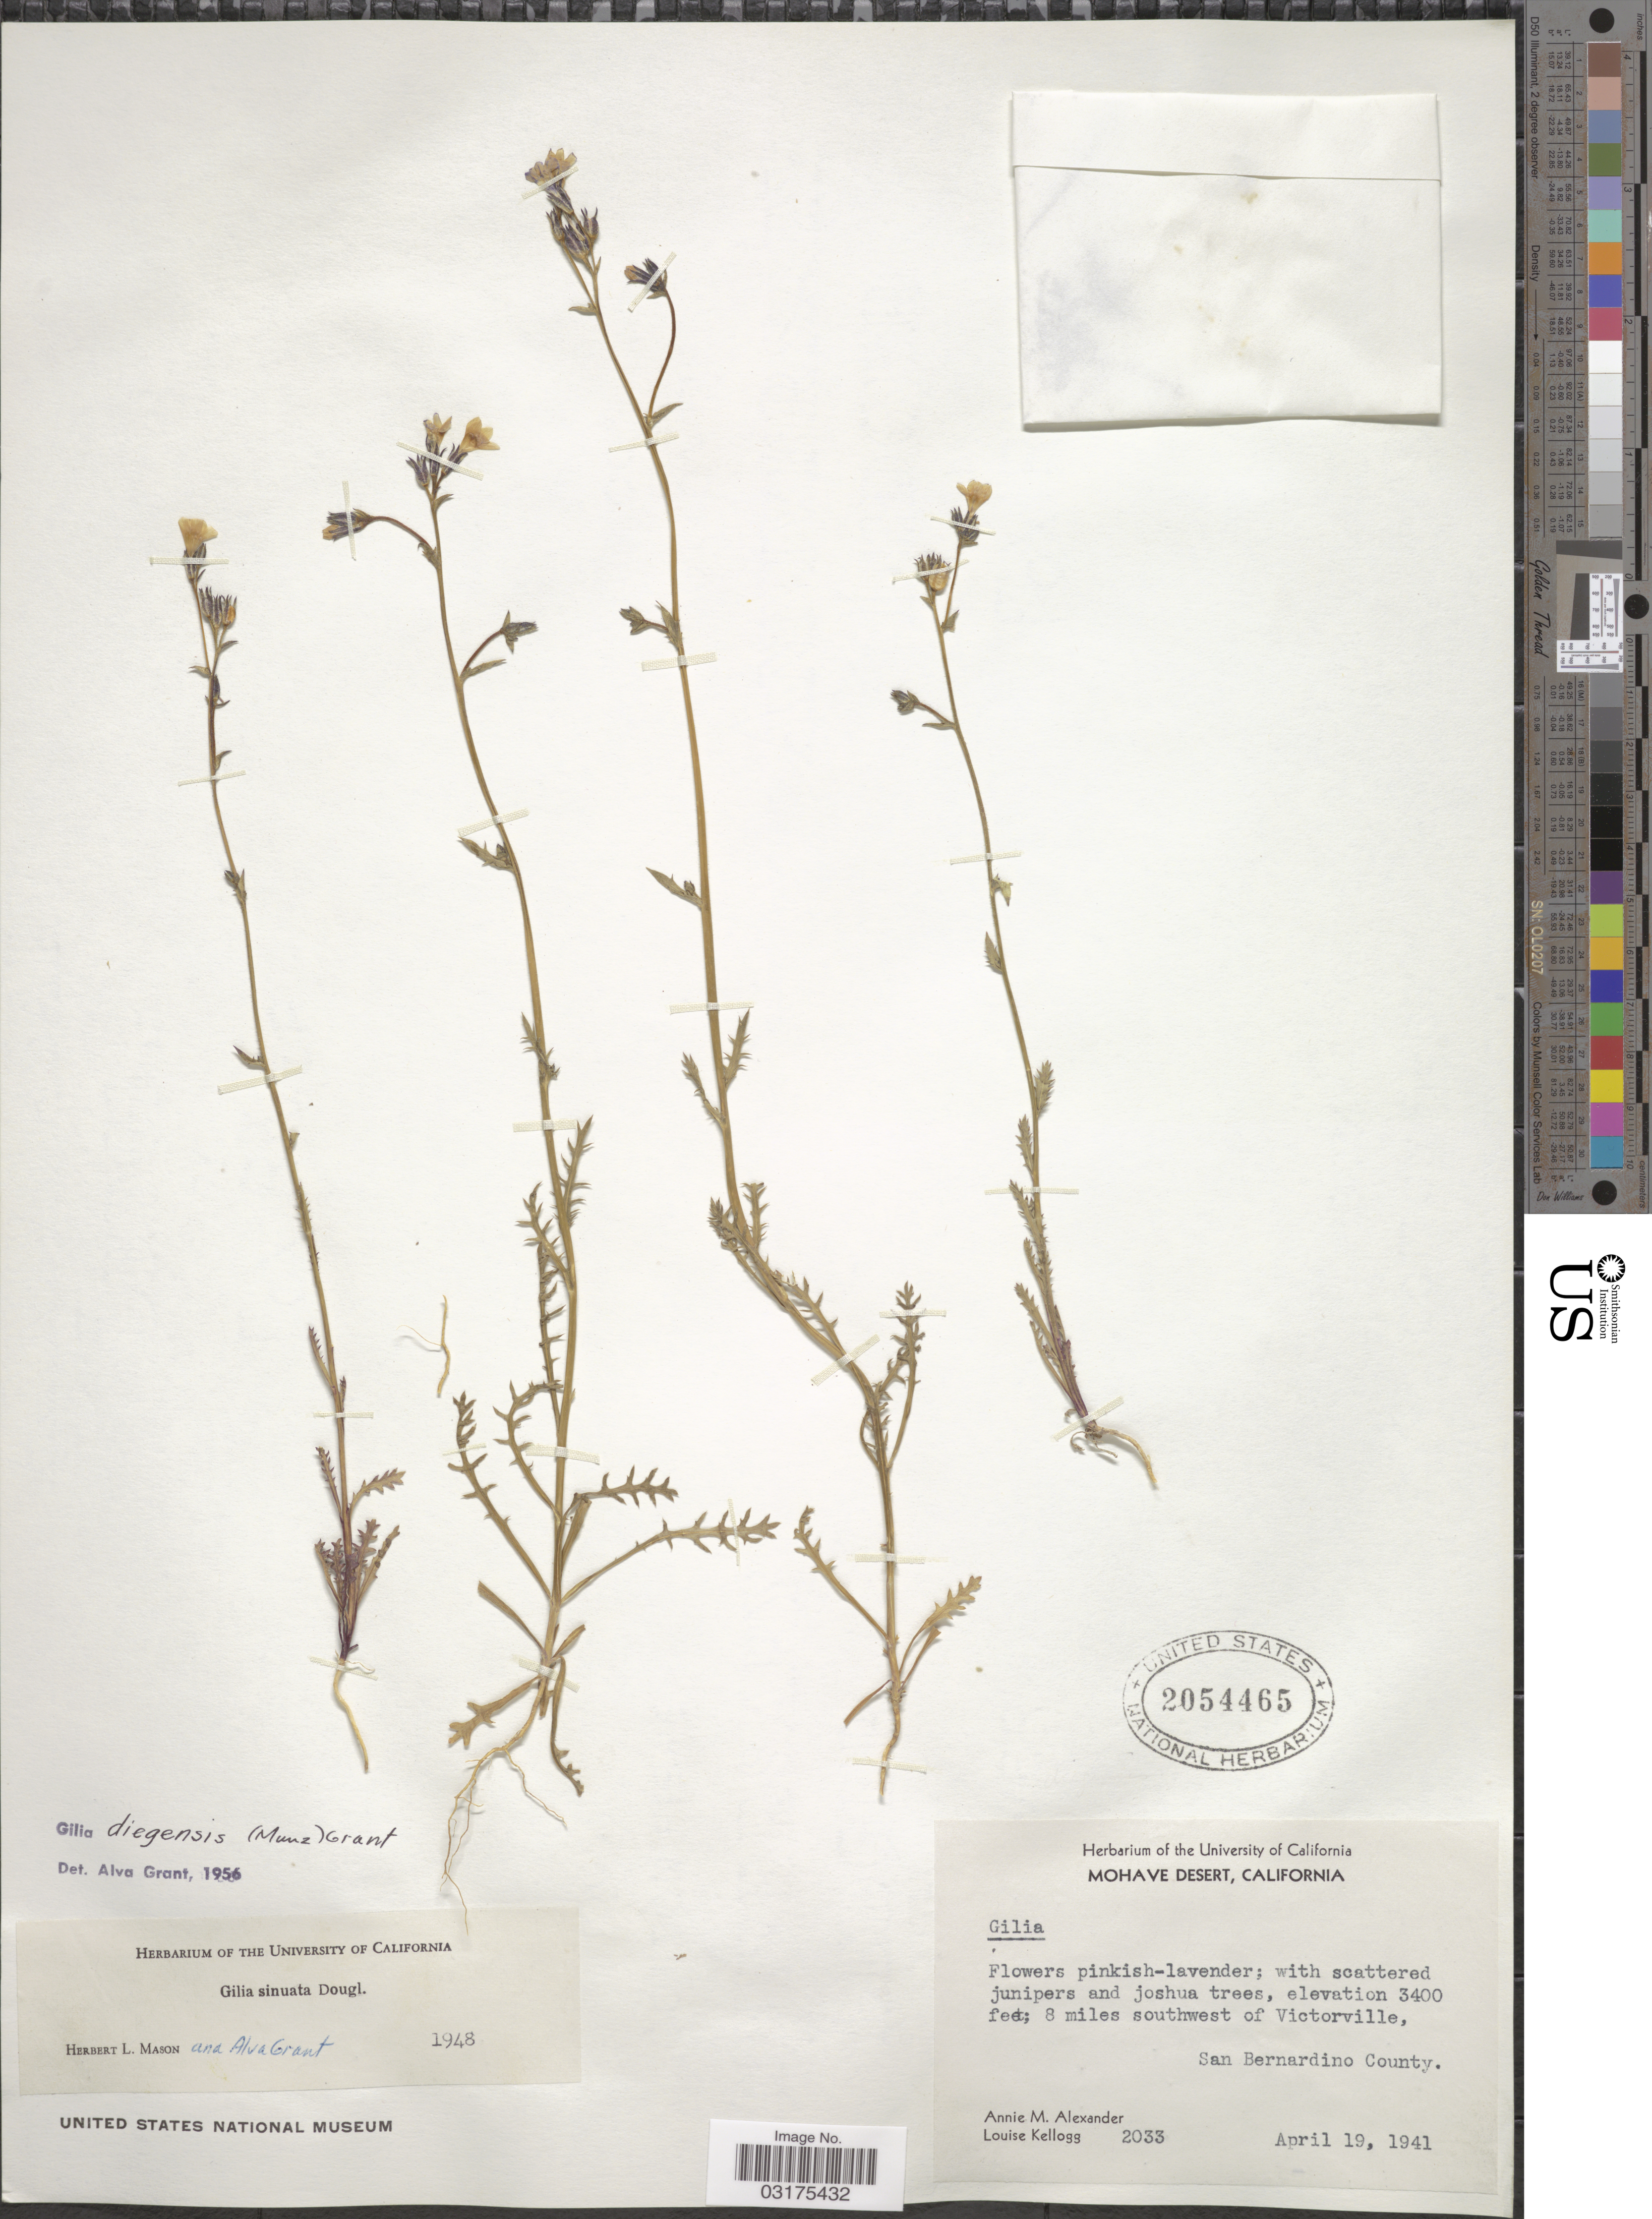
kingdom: Plantae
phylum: Tracheophyta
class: Magnoliopsida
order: Ericales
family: Polemoniaceae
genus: Gilia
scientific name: Gilia diegensis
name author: (Munz) A.D. Grant & V.E. Grant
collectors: A. M. Alexander & L. Kellogg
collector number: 2033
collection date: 1941-04-19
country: United States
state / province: California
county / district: San Bernardino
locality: Mohave Desert, 8 miles southwest of Victorville, San Bernardino County.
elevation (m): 1036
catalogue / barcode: US 2054465